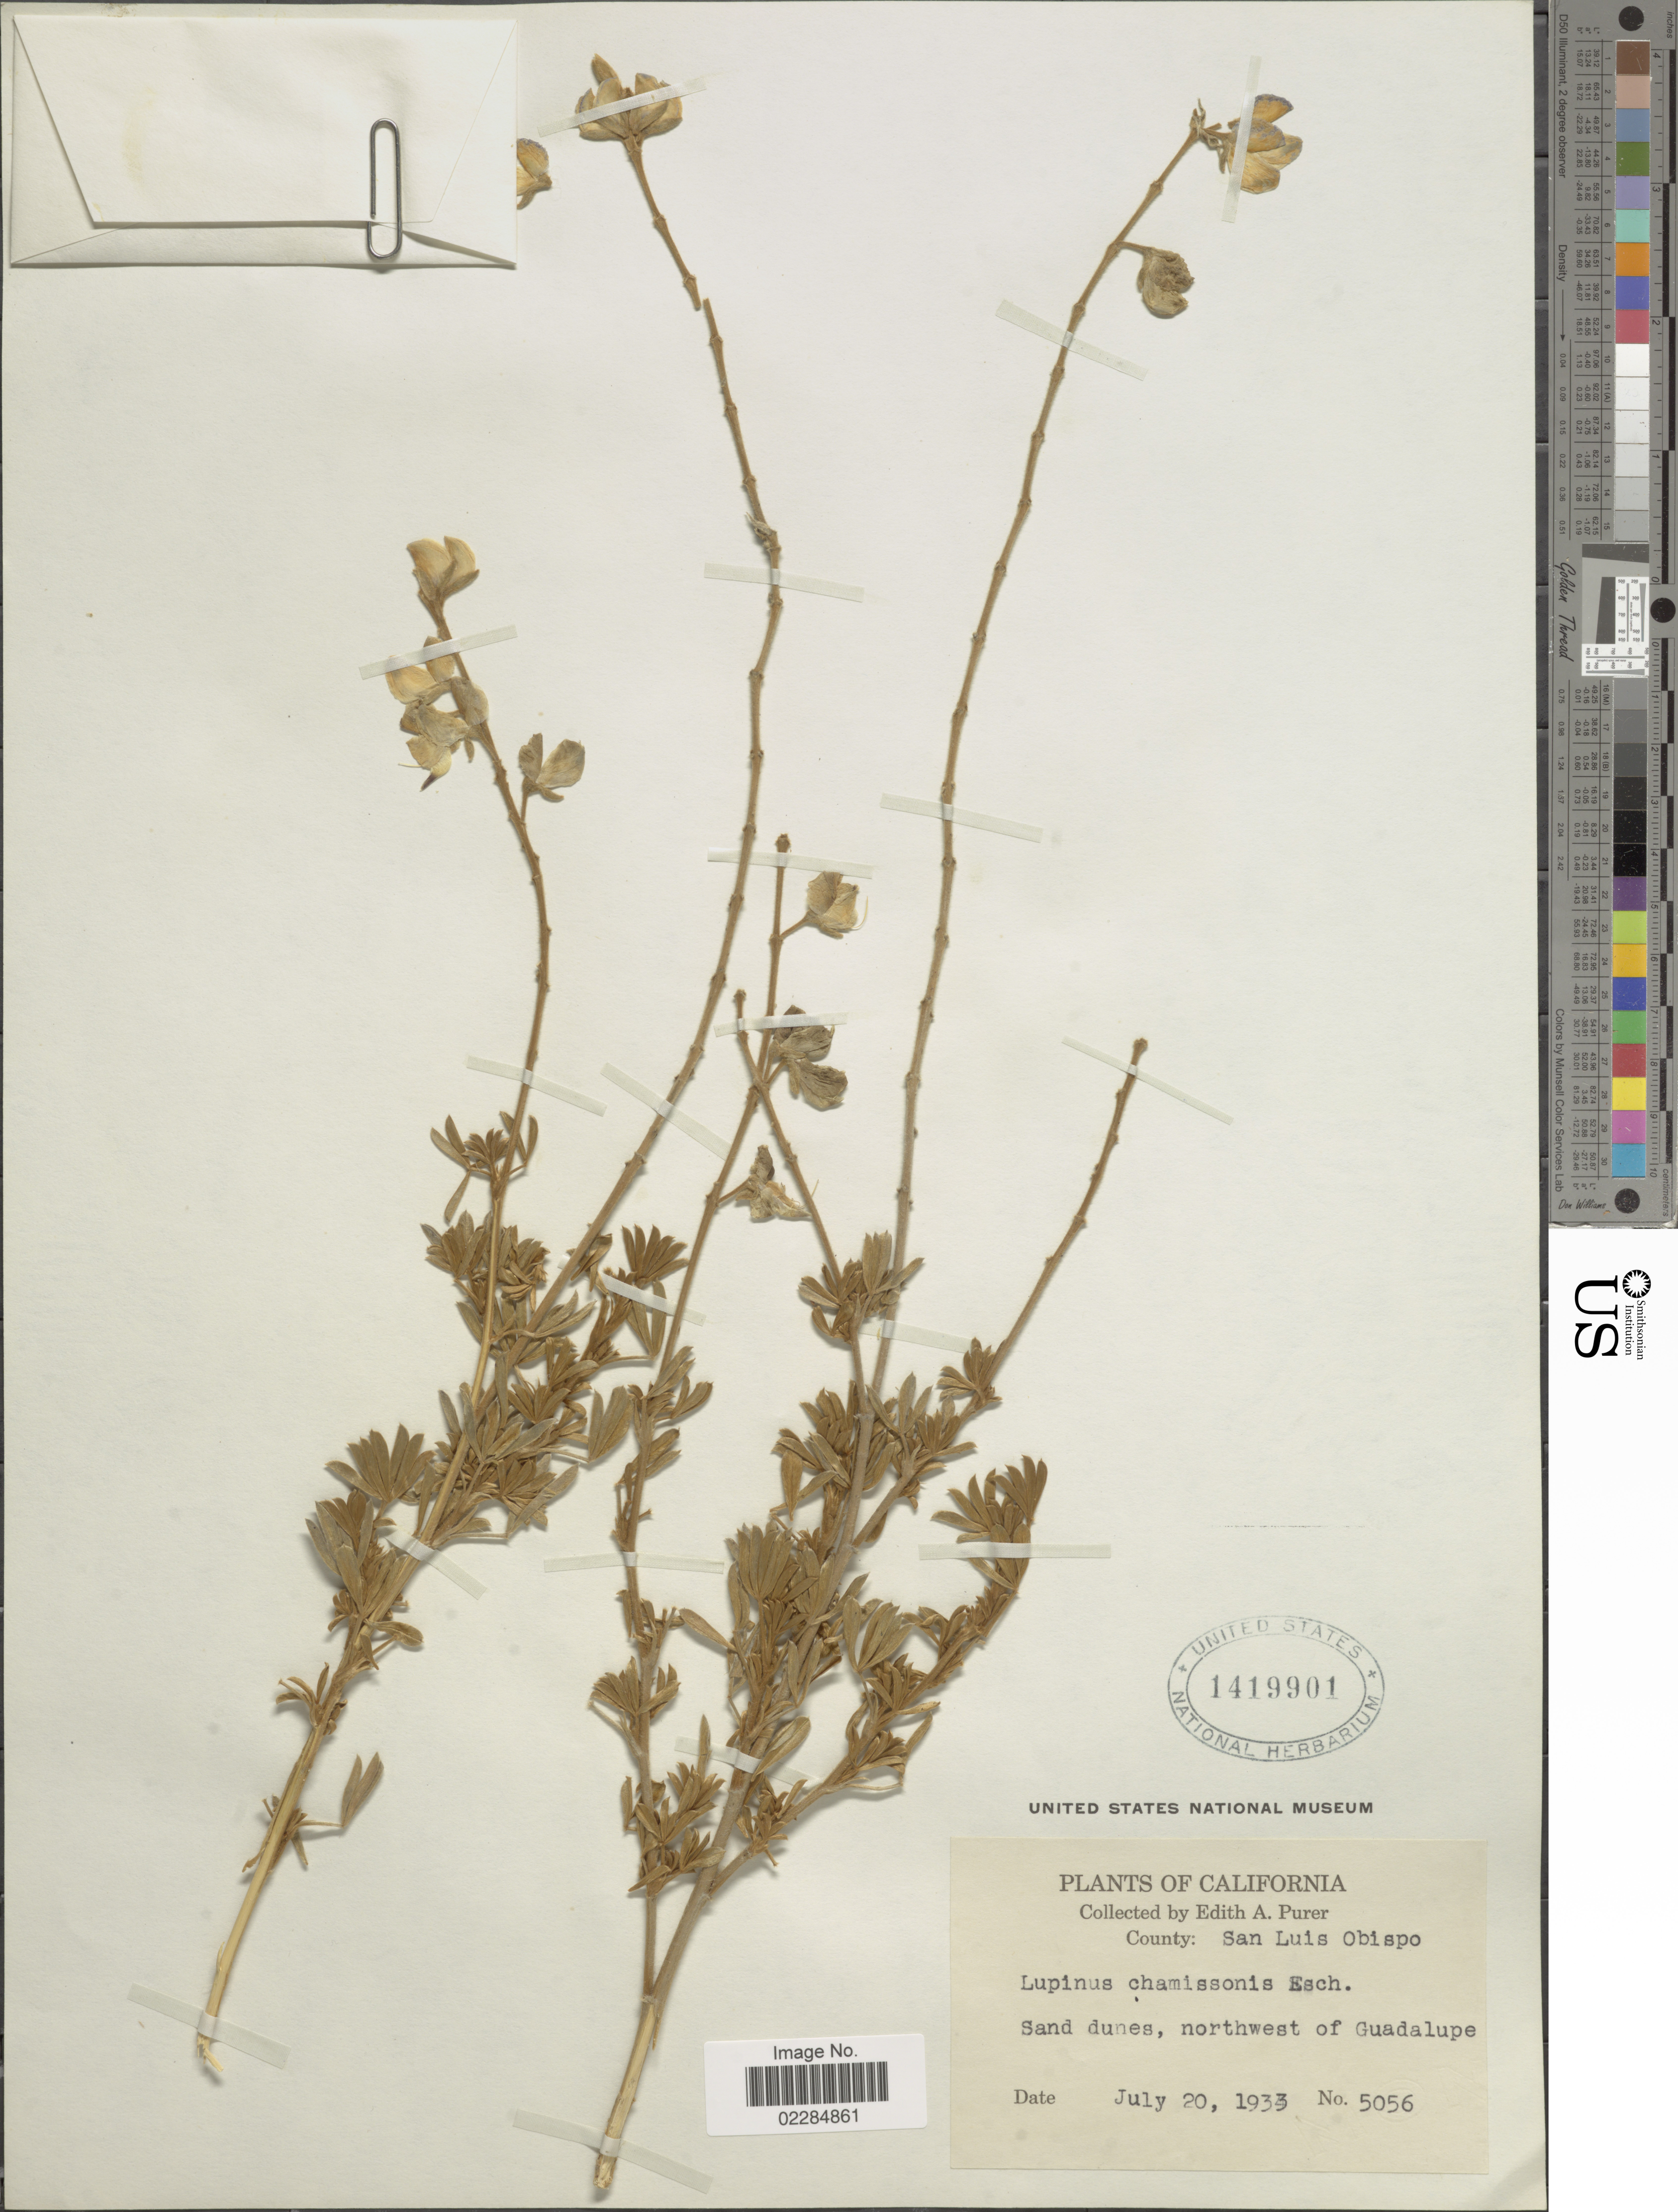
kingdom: Plantae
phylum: Tracheophyta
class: Magnoliopsida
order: Fabales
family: Fabaceae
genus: Lupinus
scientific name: Lupinus chamissonis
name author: Eschsch.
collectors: E. Purer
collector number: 5056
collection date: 1933-07-20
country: United States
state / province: California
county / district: San Luis Obispo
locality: County: San Luis Obispo. Sand dunes, northwest of Guadalupe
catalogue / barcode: US 1419901